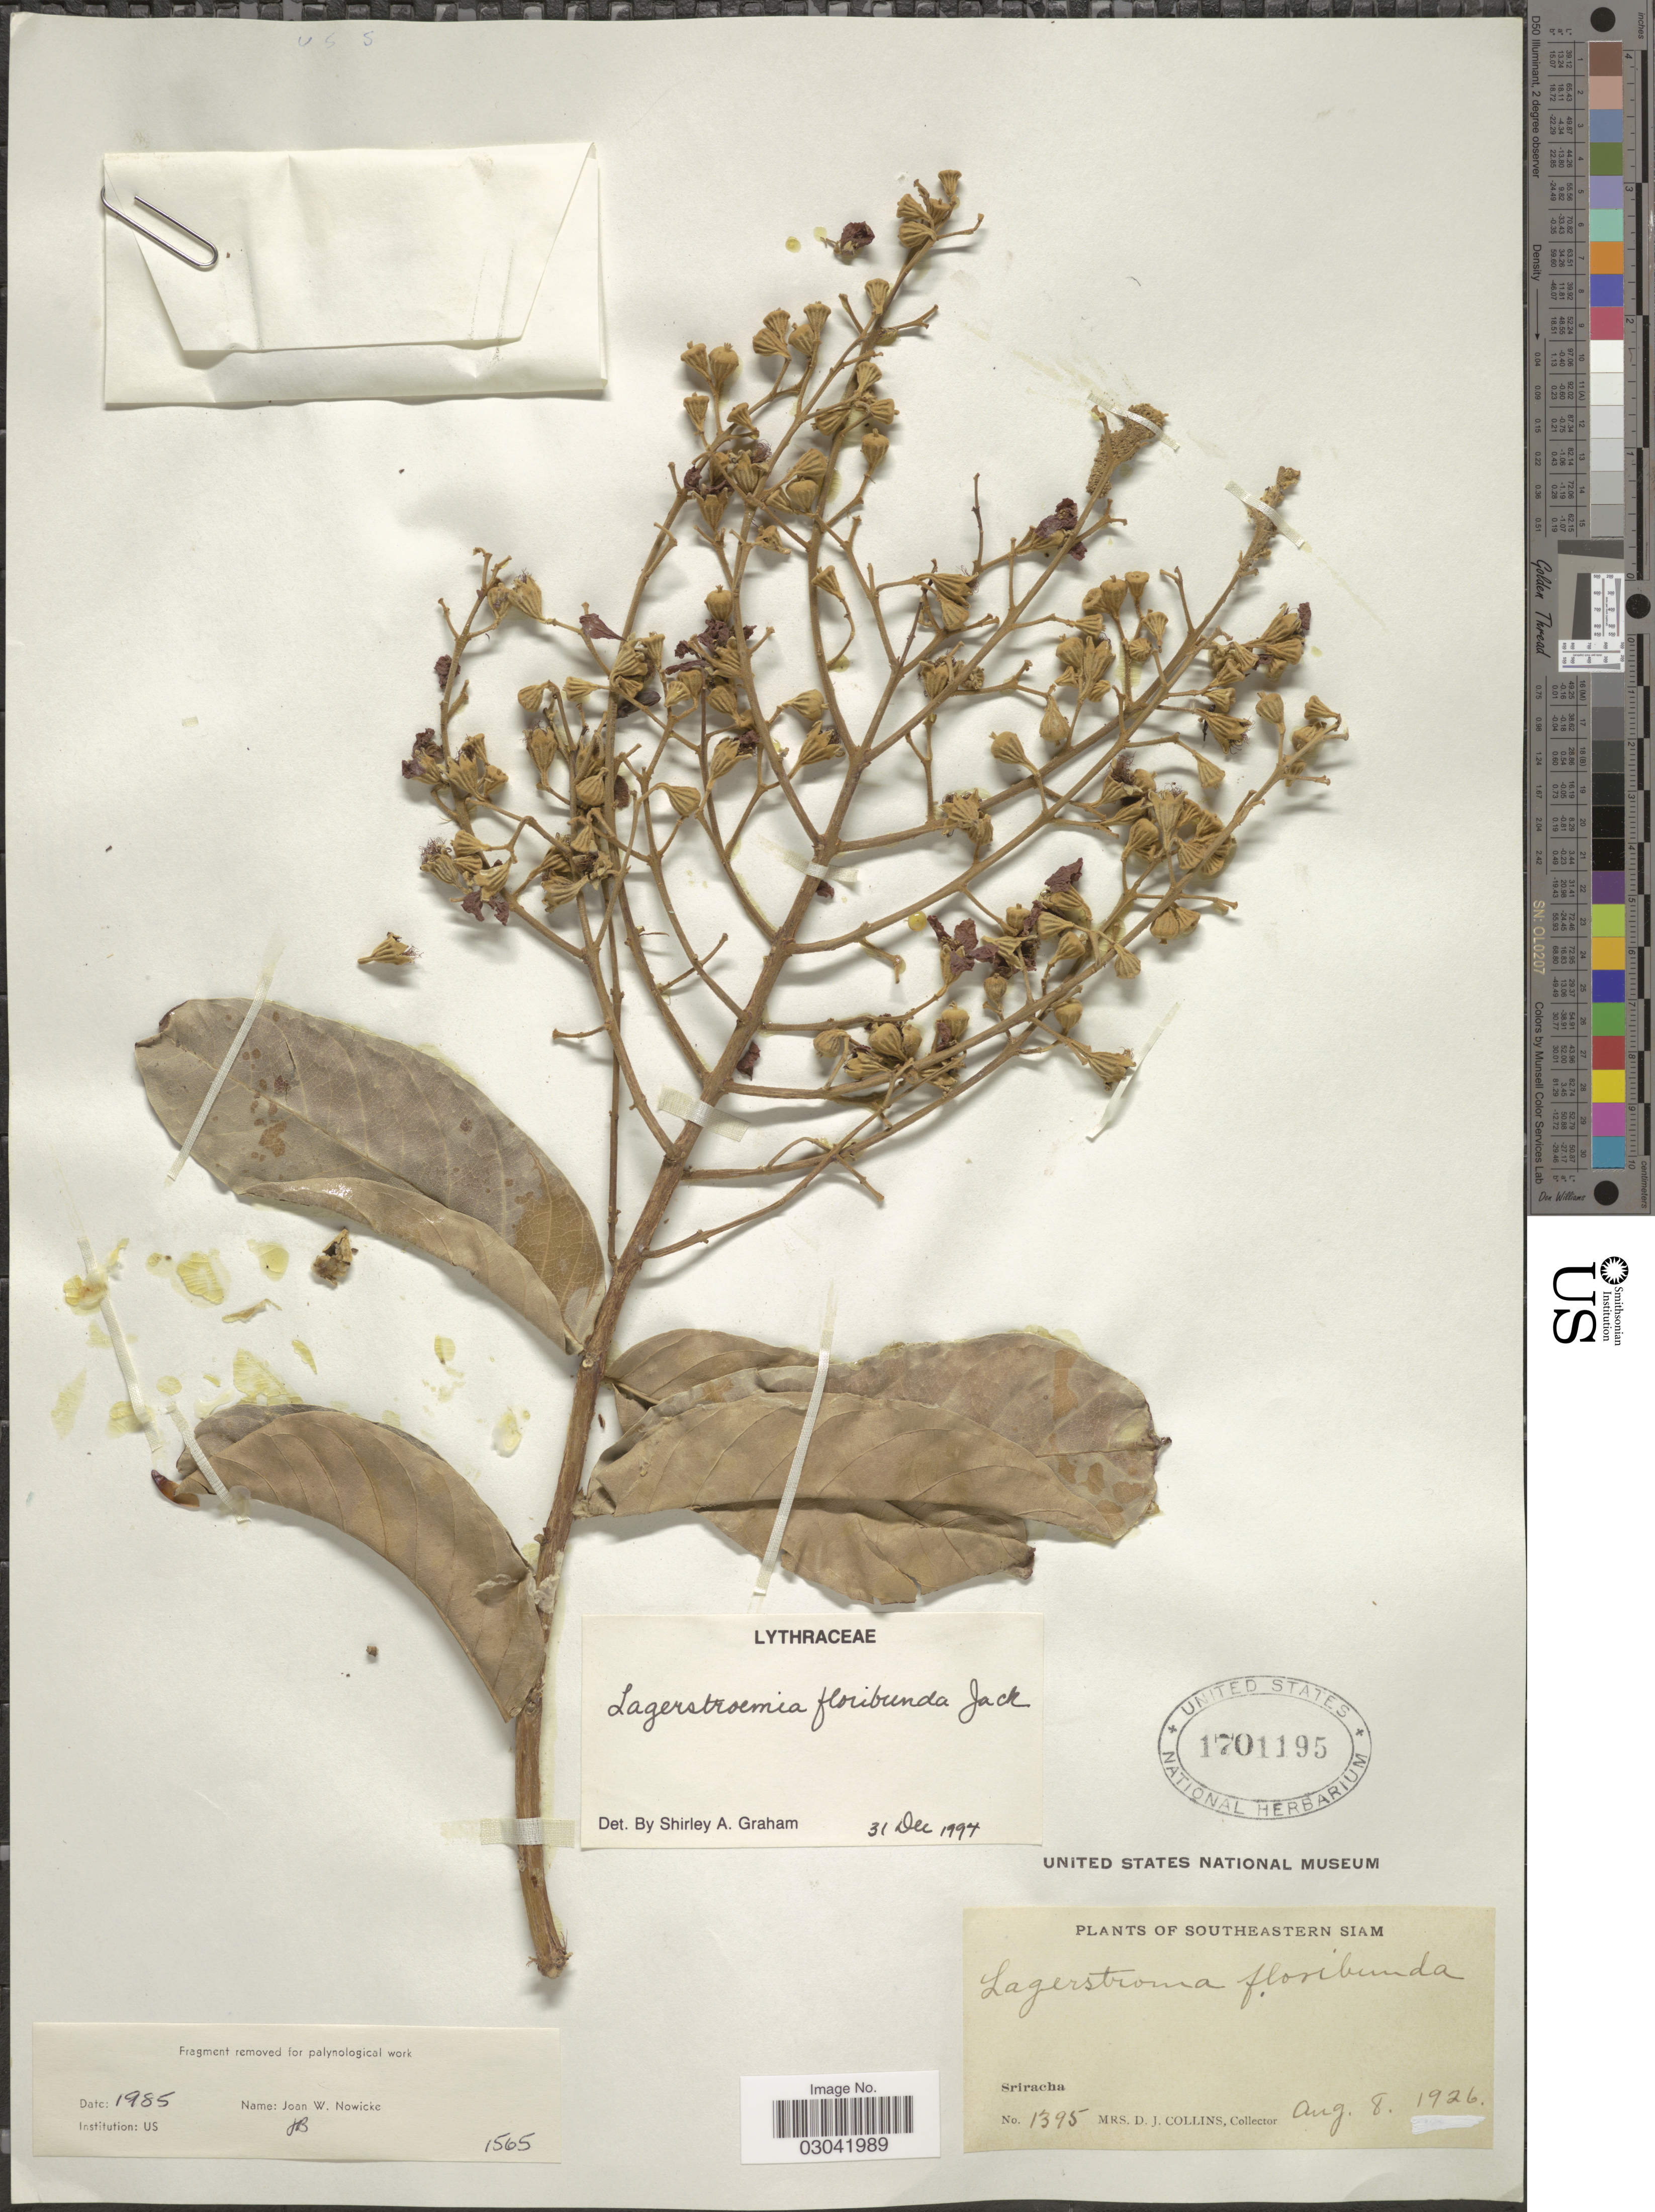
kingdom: Plantae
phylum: Tracheophyta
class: Magnoliopsida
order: Myrtales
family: Lythraceae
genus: Lagerstroemia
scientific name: Lagerstroemia floribunda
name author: Jack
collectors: Mrs. D. J. Collins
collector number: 1395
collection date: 1926-08-08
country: Thailand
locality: Southeastern Siam. Sriracha.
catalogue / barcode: US 1701195